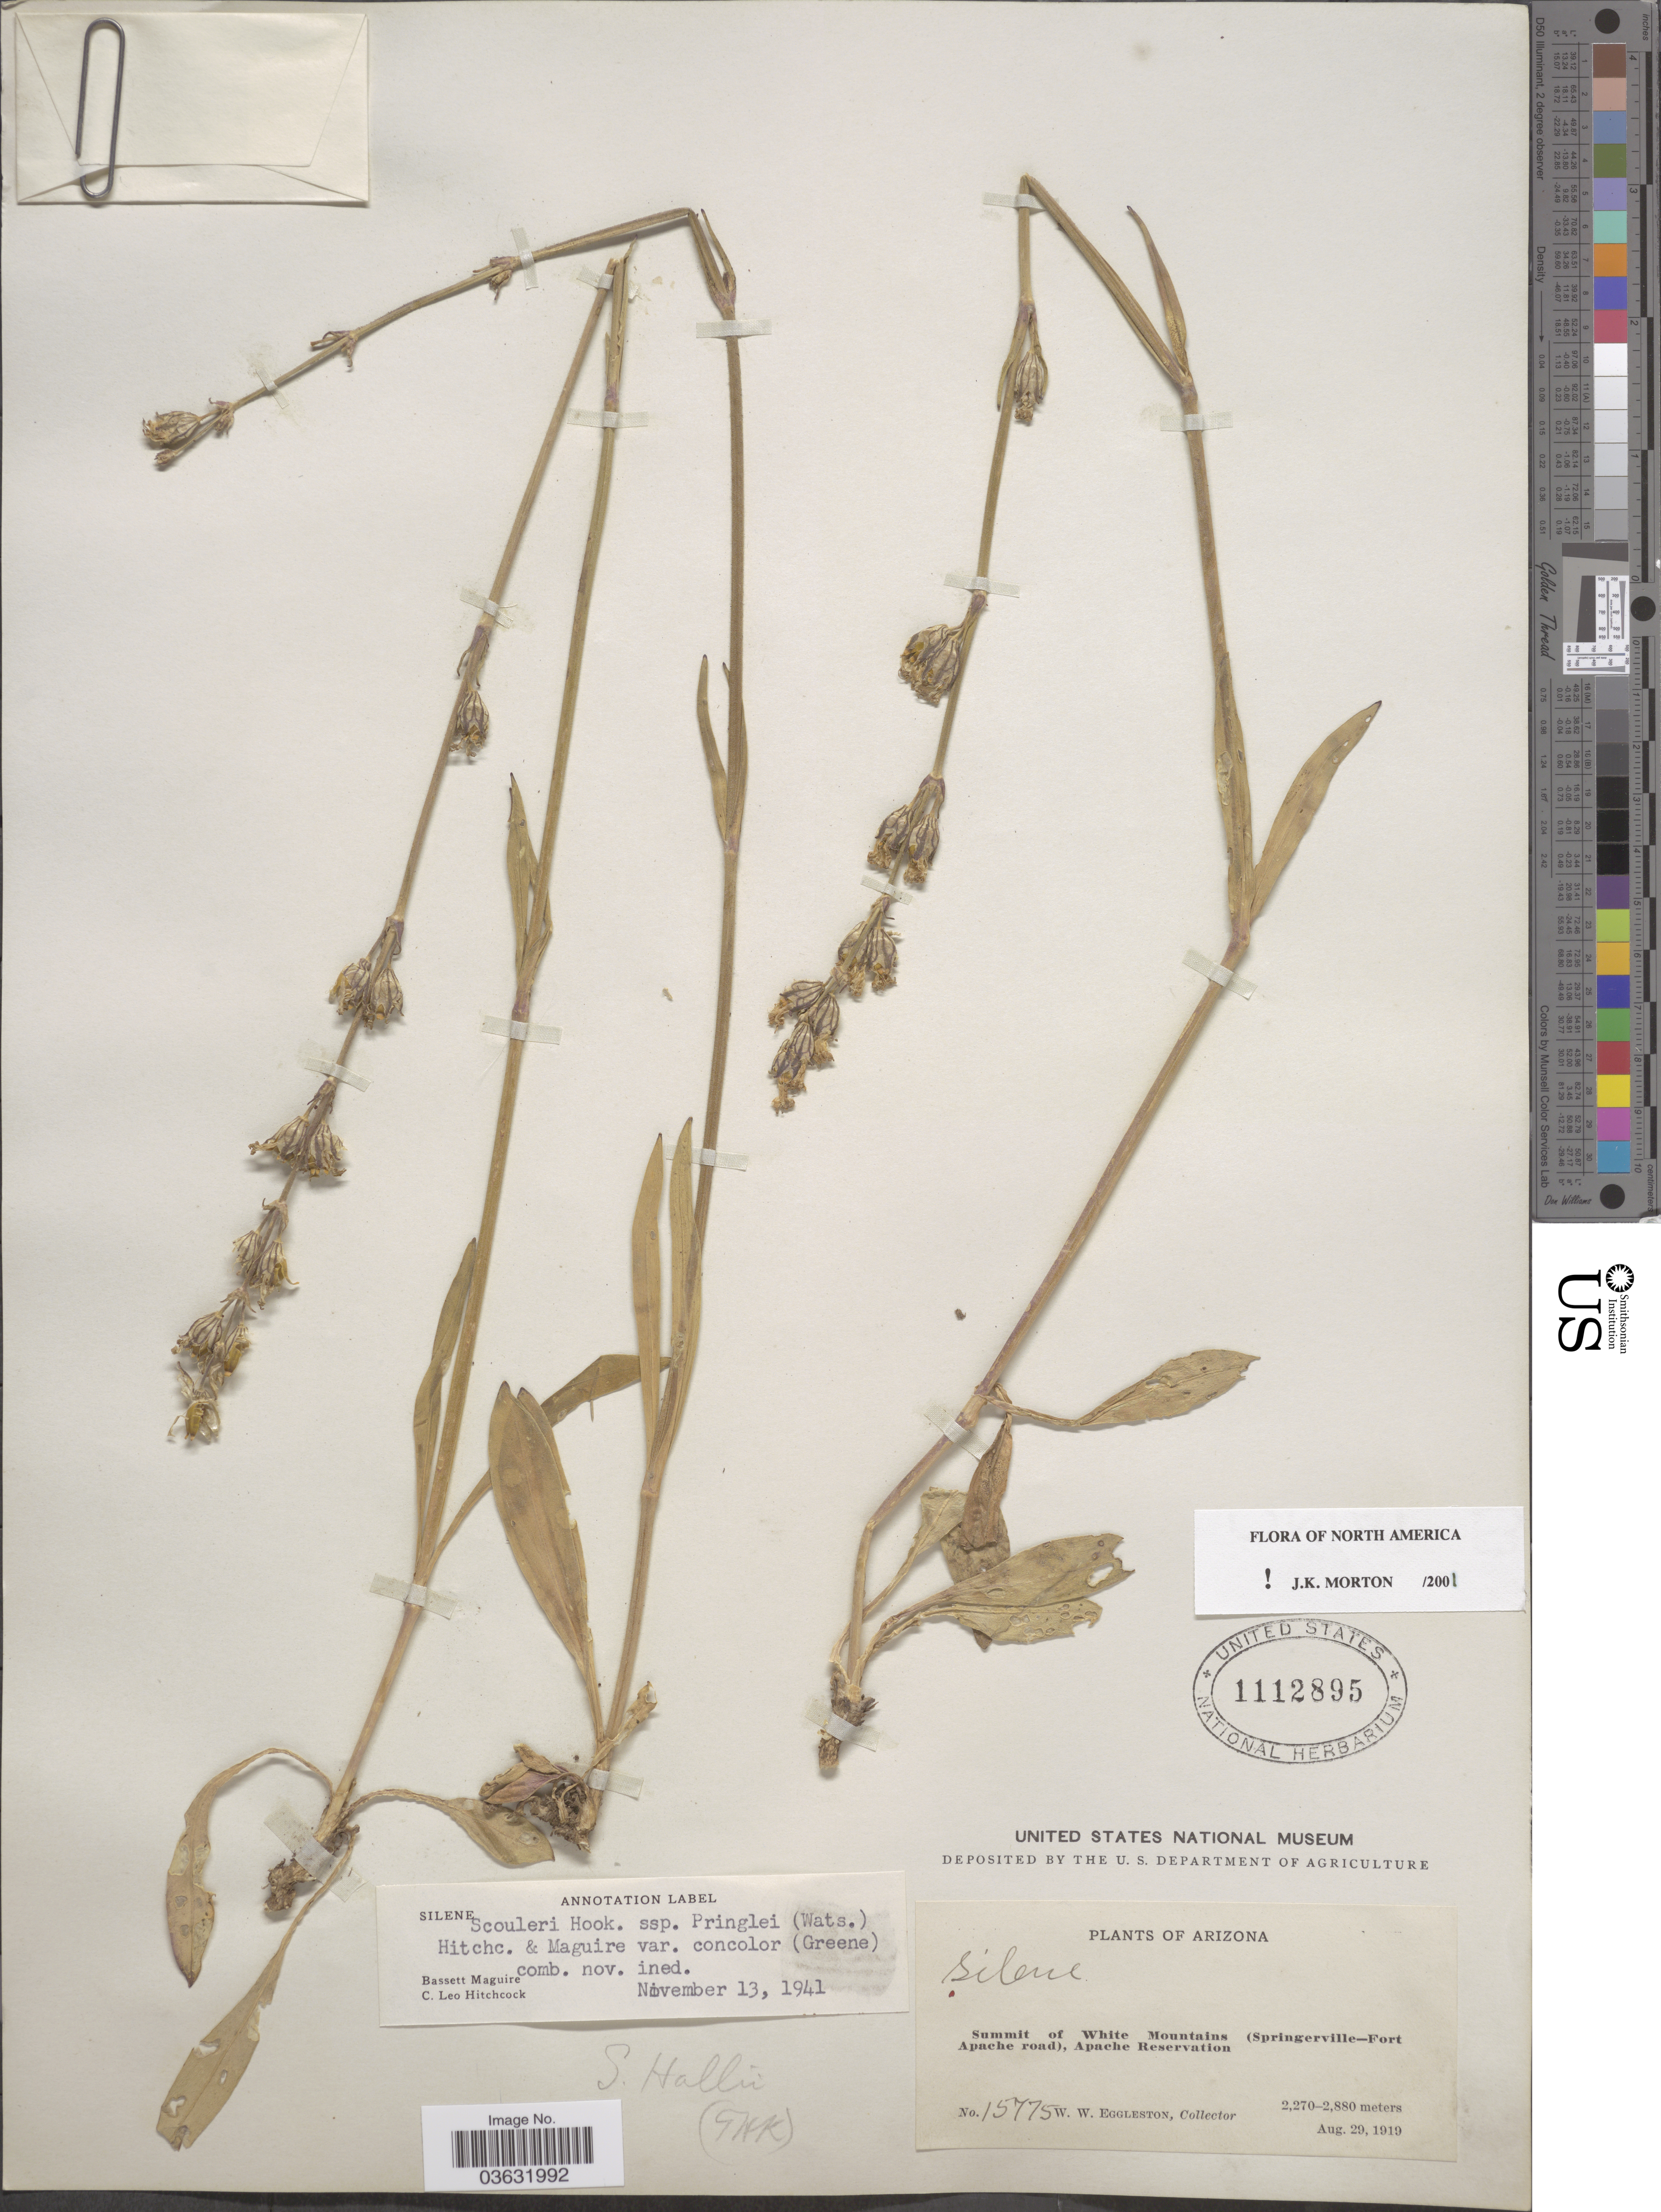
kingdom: Plantae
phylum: Tracheophyta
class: Magnoliopsida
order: Caryophyllales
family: Caryophyllaceae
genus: Silene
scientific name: Silene scouleri var. concolor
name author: (Greene) C.L. Hitchc. & Maguire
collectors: W. W. Eggleston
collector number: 15775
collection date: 1919-08-29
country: United States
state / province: Arizona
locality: Summit of White Mountains (Springerville-Fort Apache road), Apache Reservation.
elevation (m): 2270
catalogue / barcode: US 1112895